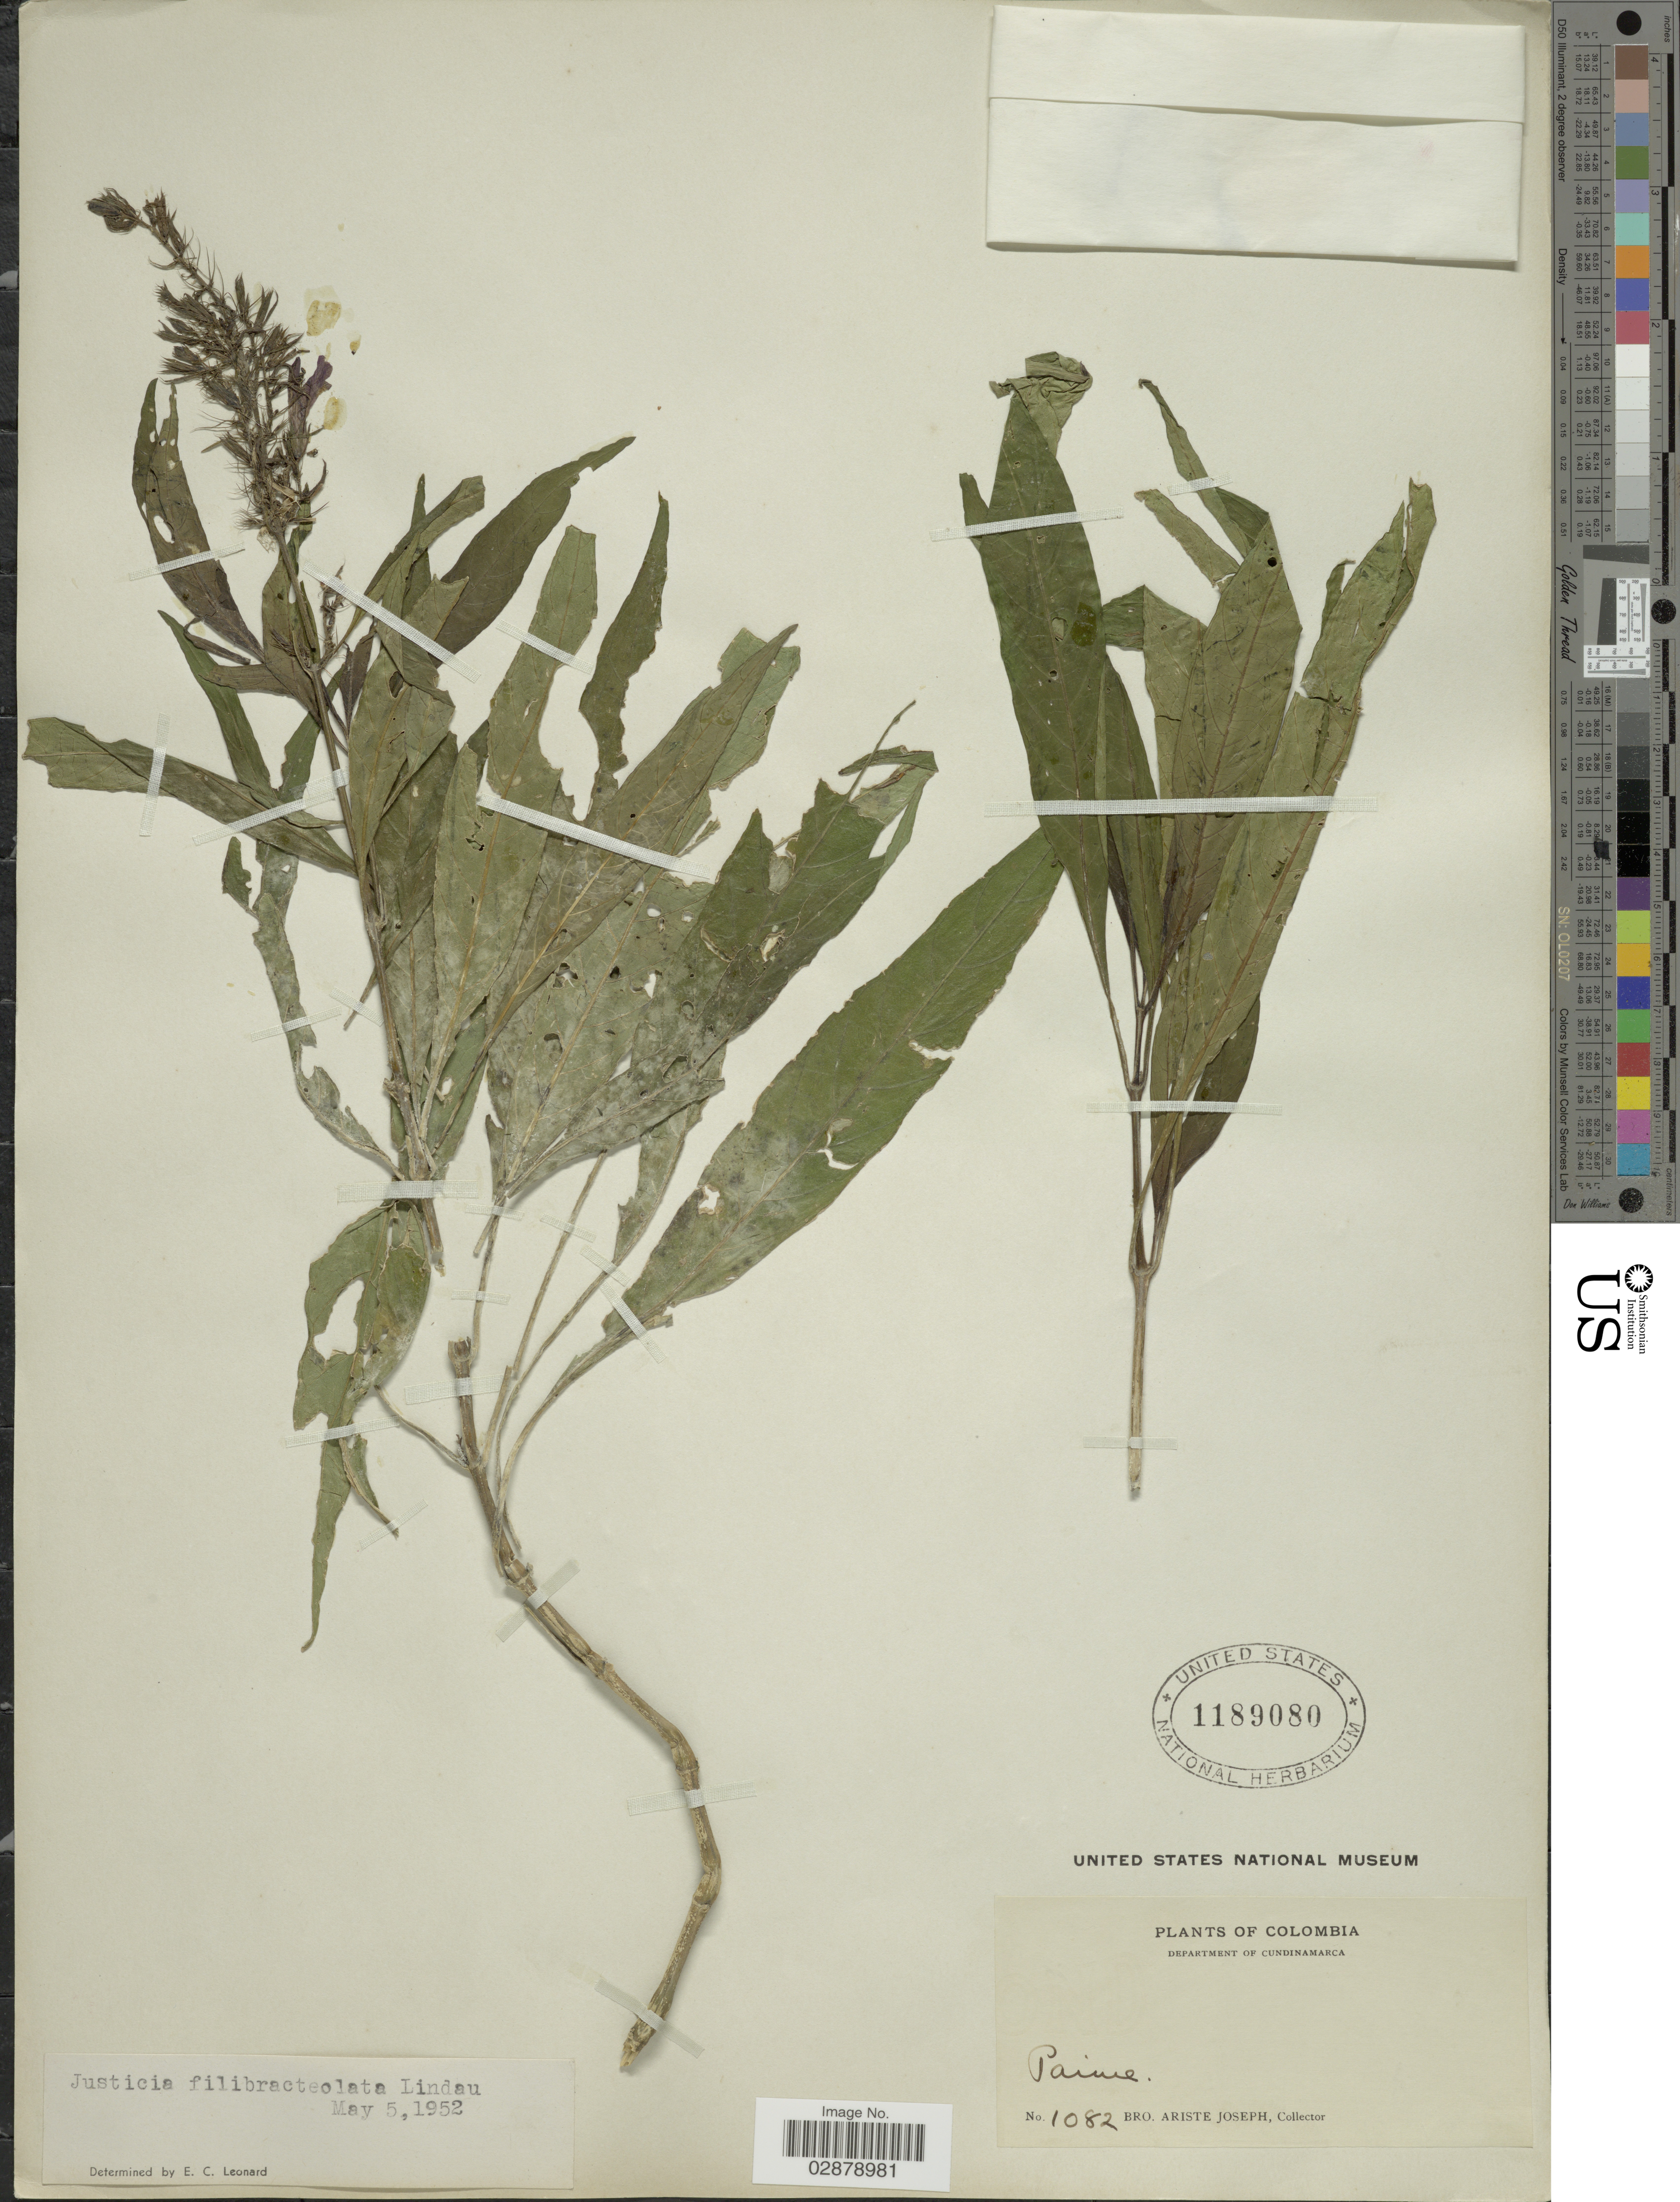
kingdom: Plantae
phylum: Tracheophyta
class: Magnoliopsida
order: Lamiales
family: Acanthaceae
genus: Justicia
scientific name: Justicia filibracteolata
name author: Lindau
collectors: Bro. Ariste-Joseph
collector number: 1082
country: Colombia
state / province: Cundinamarca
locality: Department of Cundinamarca. Paime.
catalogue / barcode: US 1189080